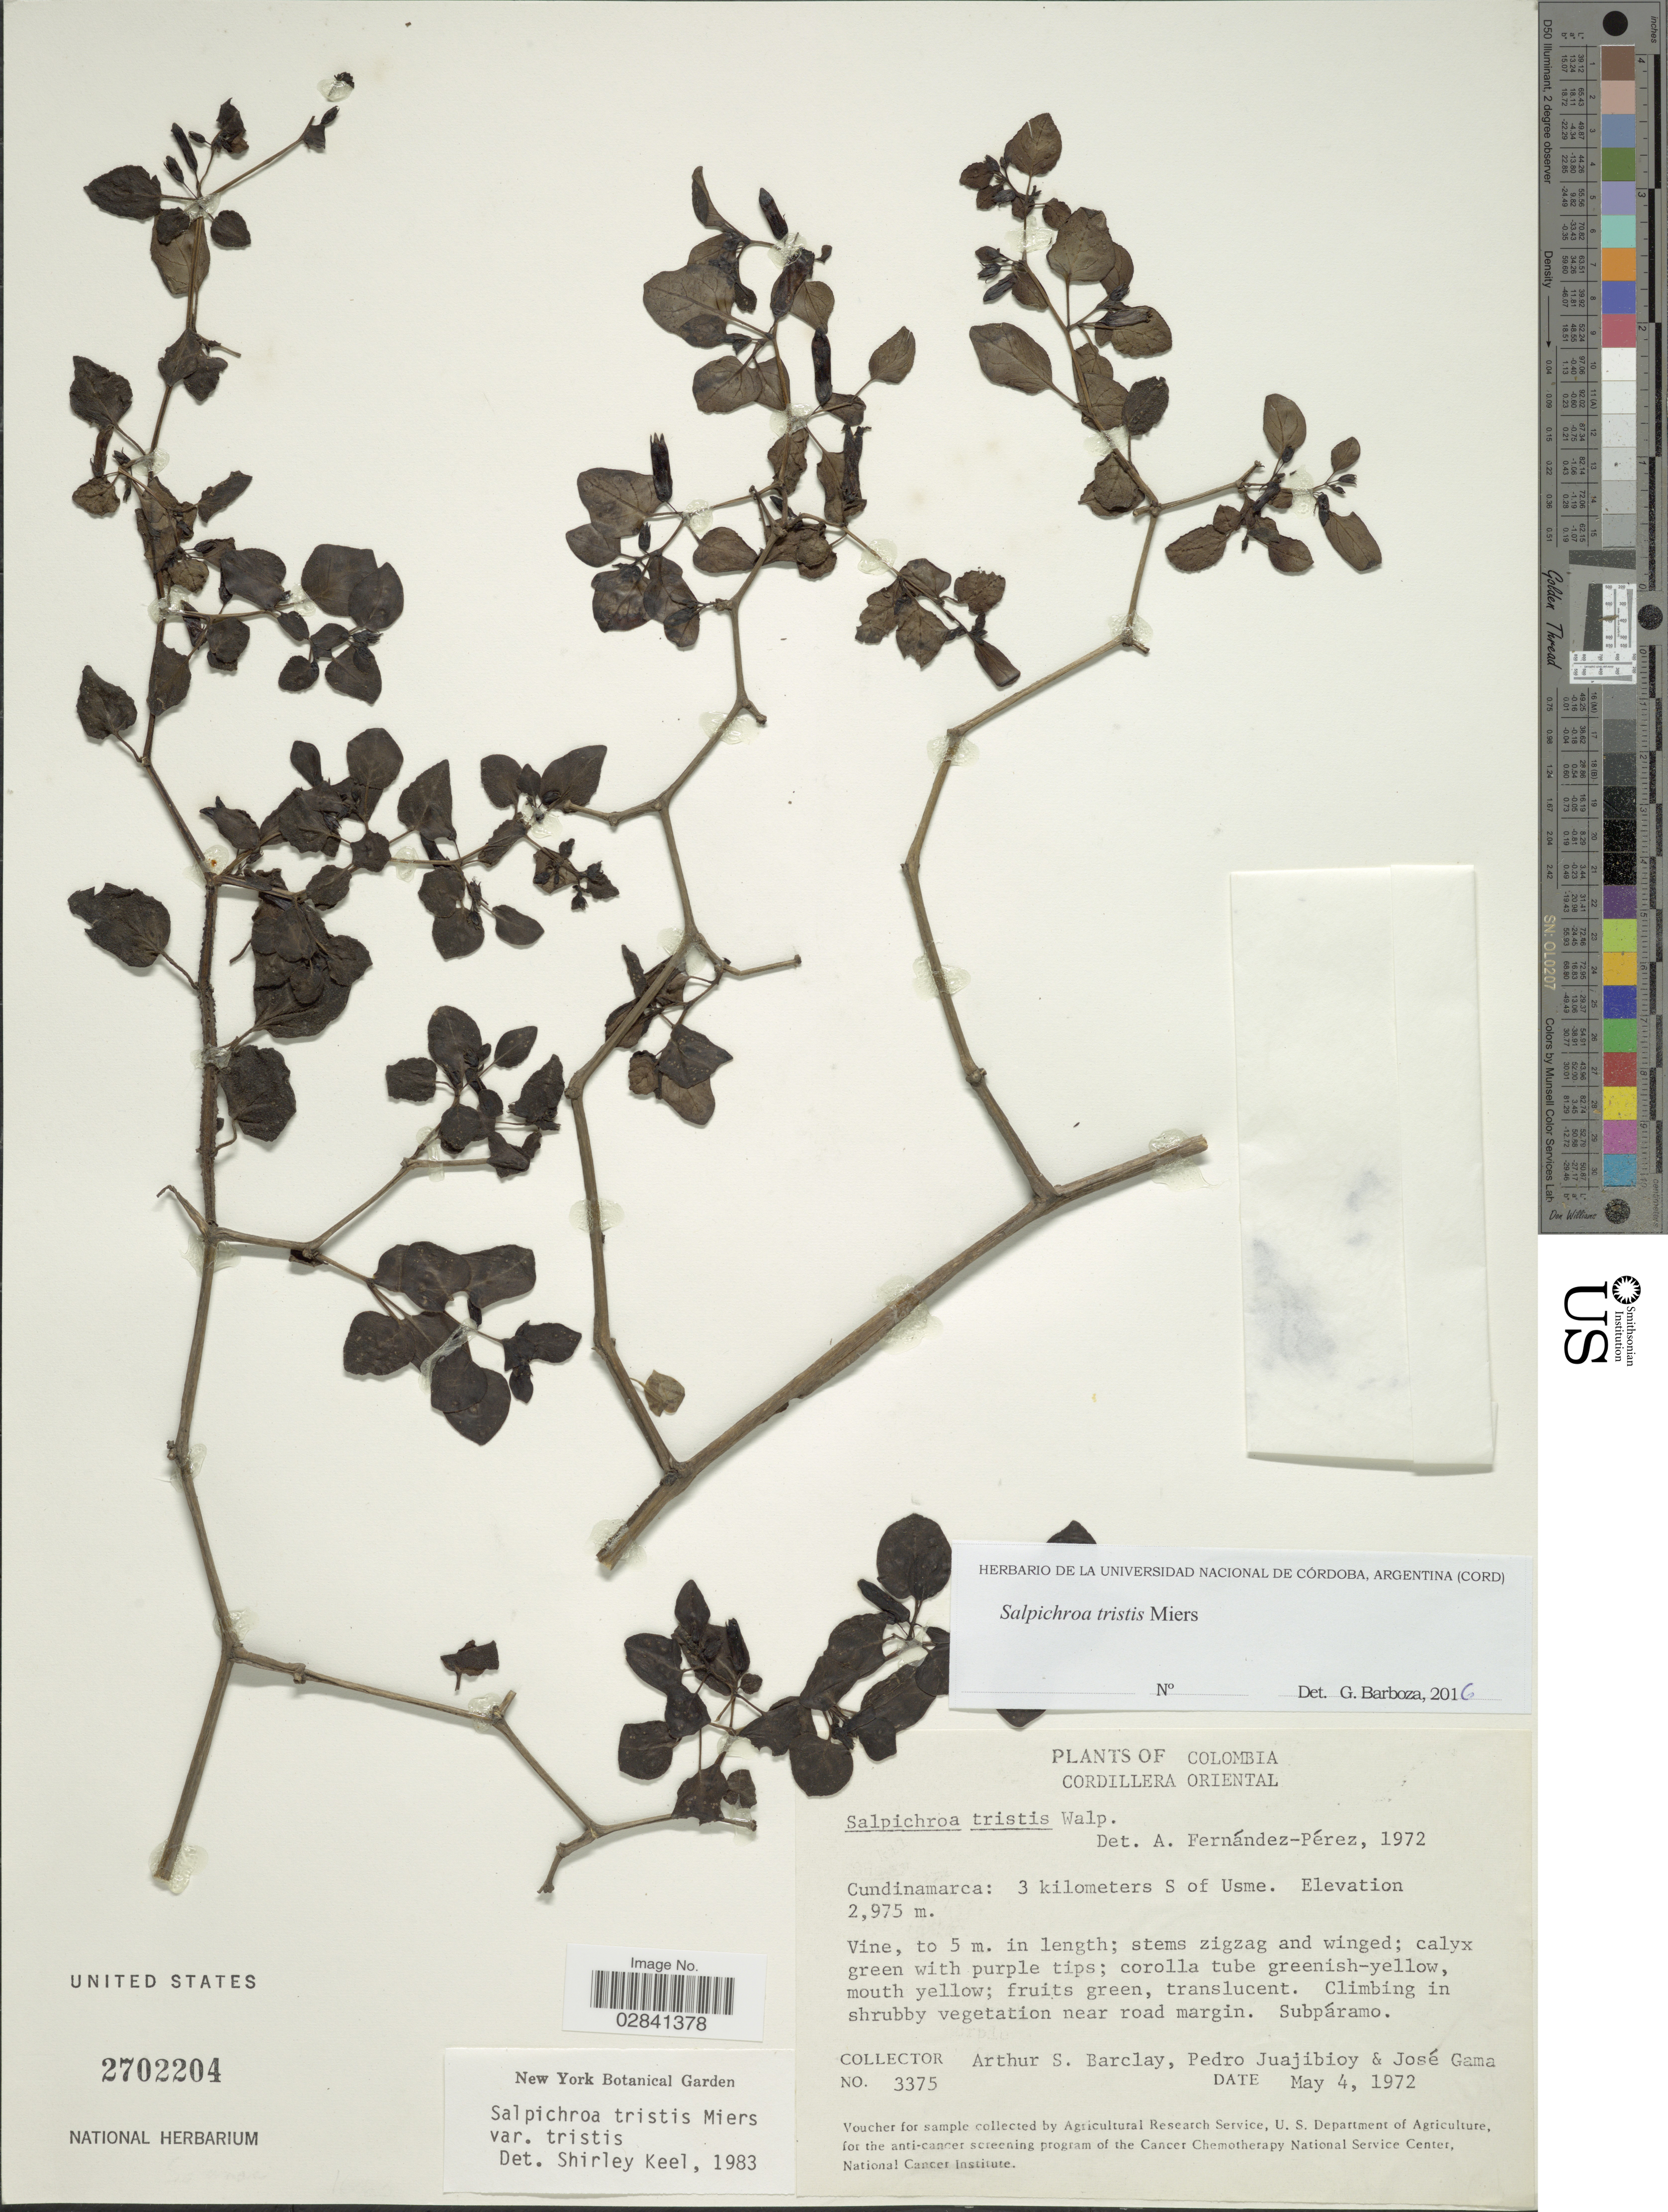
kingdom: Plantae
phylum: Tracheophyta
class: Magnoliopsida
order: Solanales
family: Solanaceae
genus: Salpichroa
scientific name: Salpichroa tristis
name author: Walp.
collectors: A. S. Barclay, P. Juajibioy & J. Gama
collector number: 3375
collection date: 1972-05-04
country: Colombia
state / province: Cundinamarca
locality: Cordillera Oriental. 3 kilometers S of Usme.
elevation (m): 2975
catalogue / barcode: US 2702204